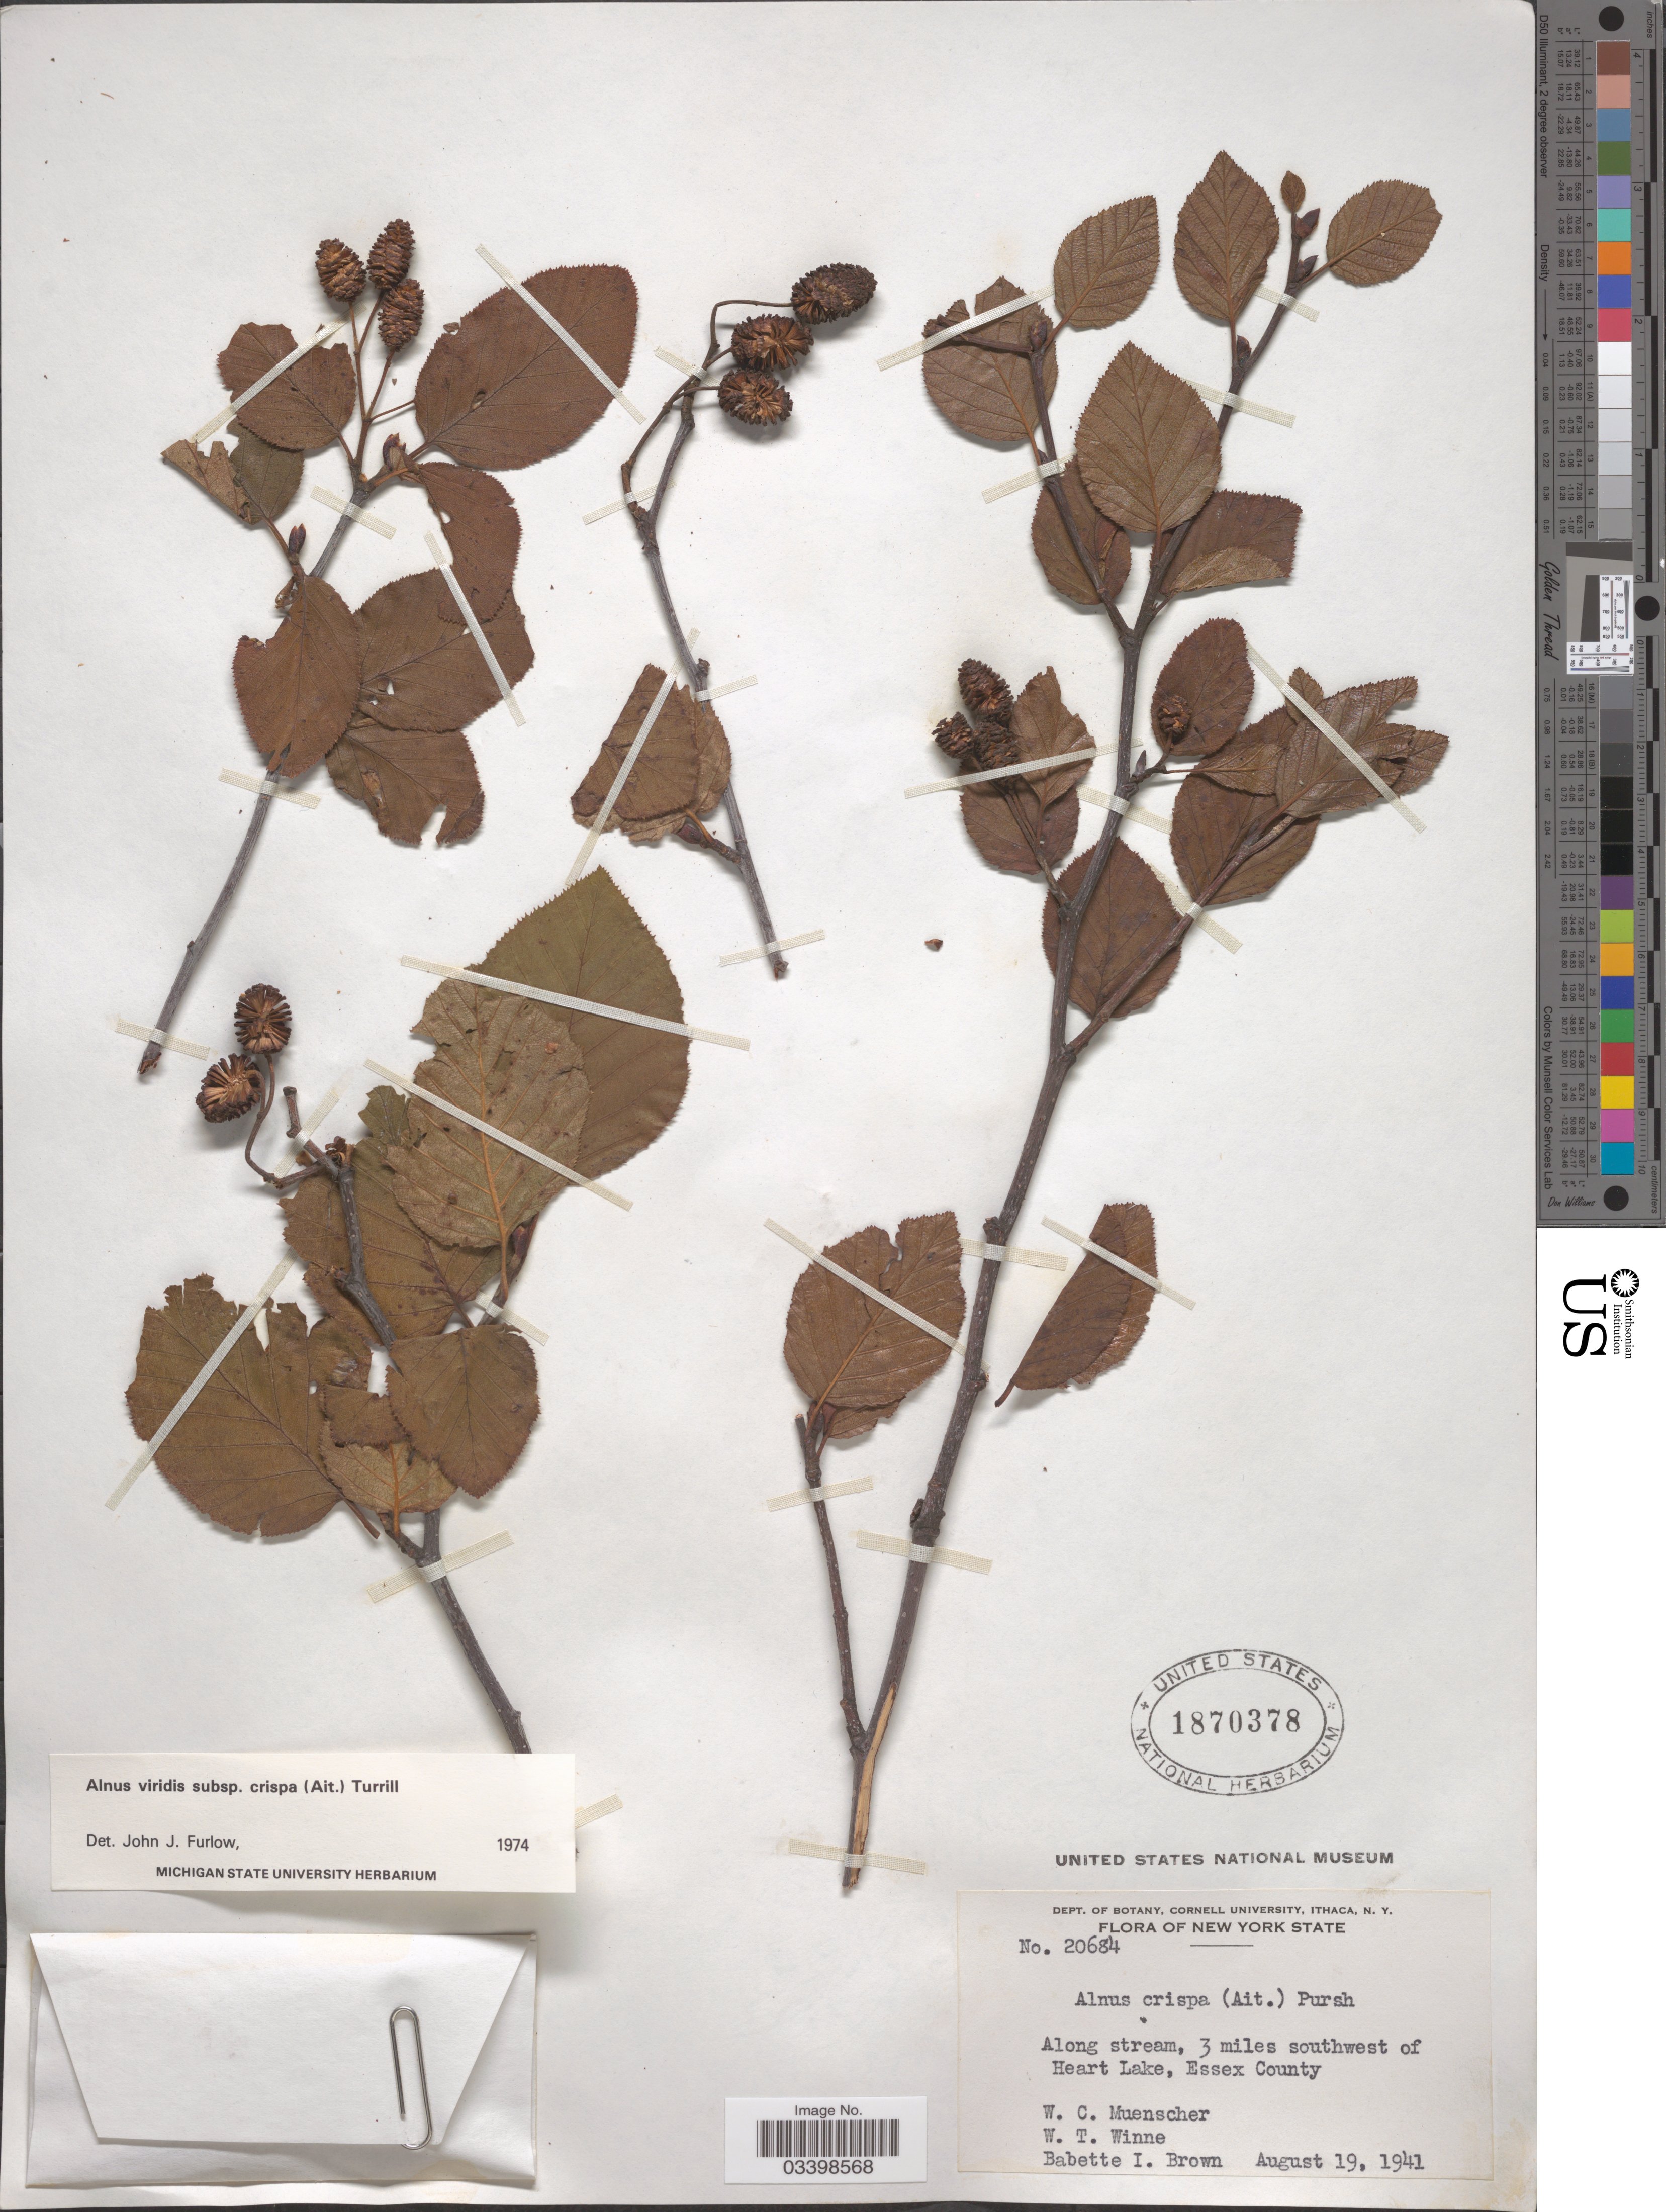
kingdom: Plantae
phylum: Tracheophyta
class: Magnoliopsida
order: Fagales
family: Betulaceae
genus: Alnus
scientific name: Alnus viridis subsp. crispa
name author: (Aiton) Turrill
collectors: W. Muenscher, W. Winne & B. I. Brown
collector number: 20684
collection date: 1941-08-19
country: United States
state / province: New York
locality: Along stream, 3 miles southwest of Heart Lake, Essex County.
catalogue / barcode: US 1870378